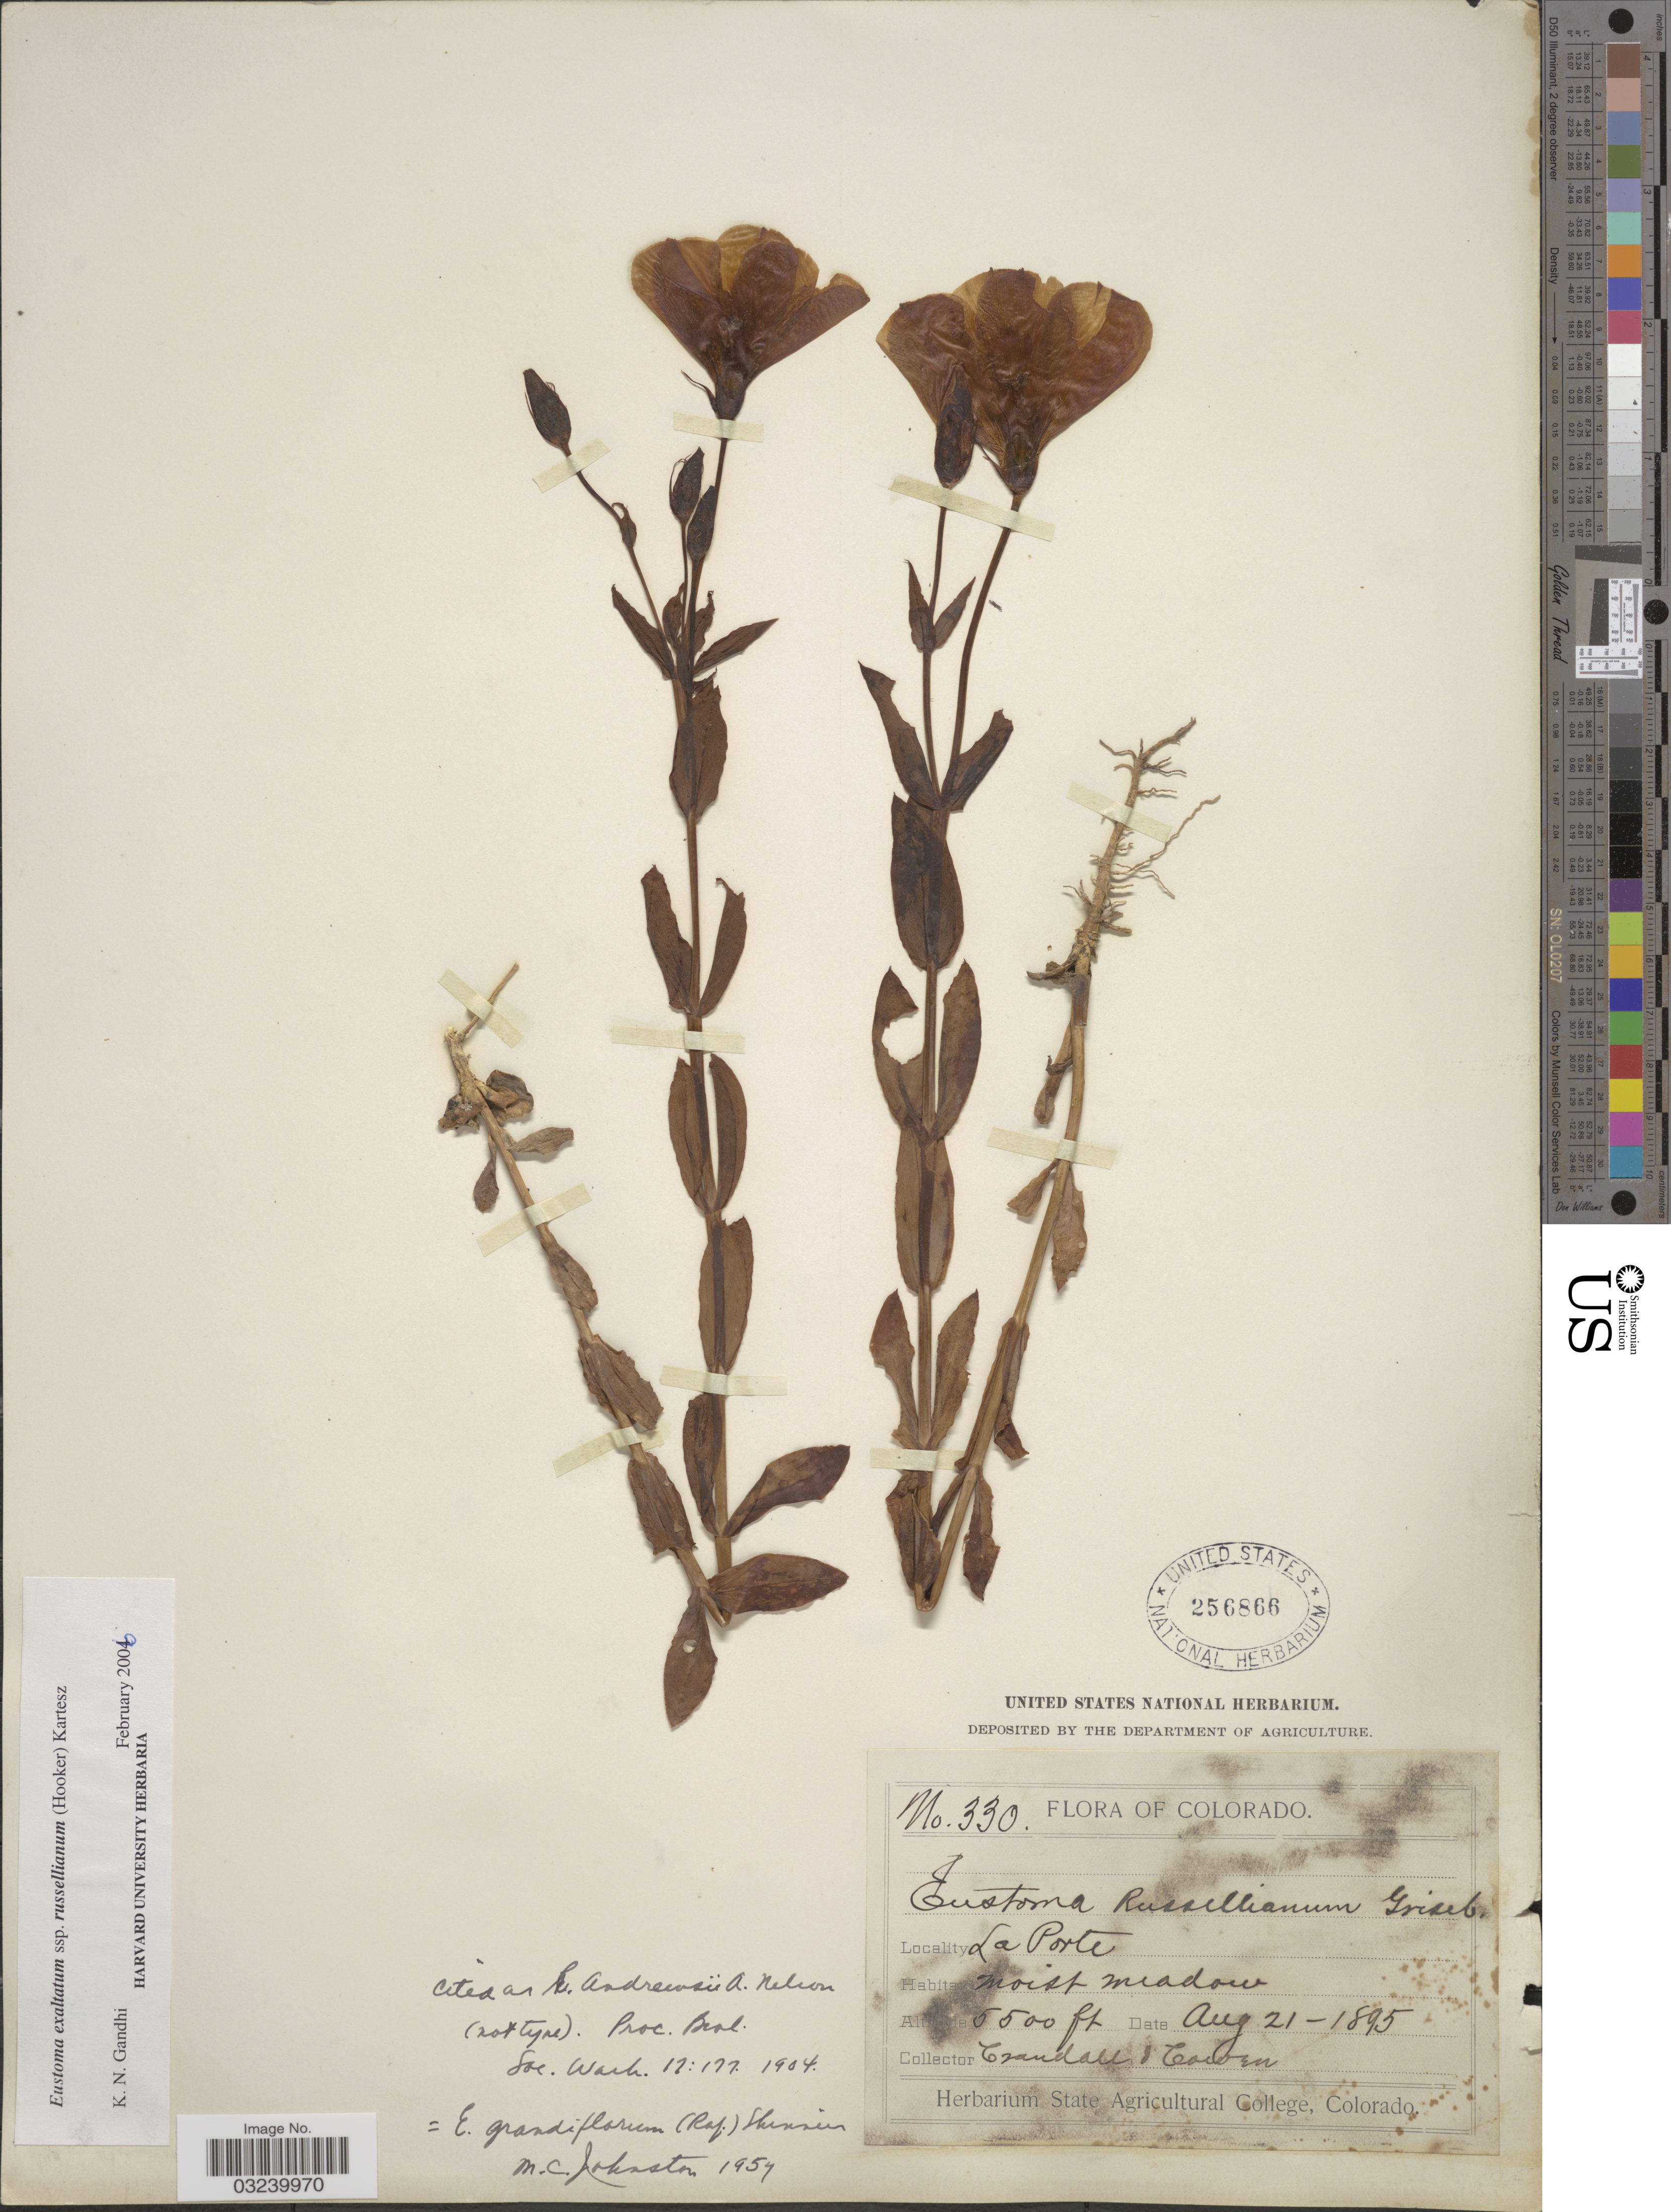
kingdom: Plantae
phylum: Tracheophyta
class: Magnoliopsida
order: Gentianales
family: Gentianaceae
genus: Eustoma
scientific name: Eustoma grandiflorum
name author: (Raf.) Shinners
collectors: -. Crandall & -. Cowen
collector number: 330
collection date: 1895-08-21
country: United States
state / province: Colorado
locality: La Porte.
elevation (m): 1676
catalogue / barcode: US 256866